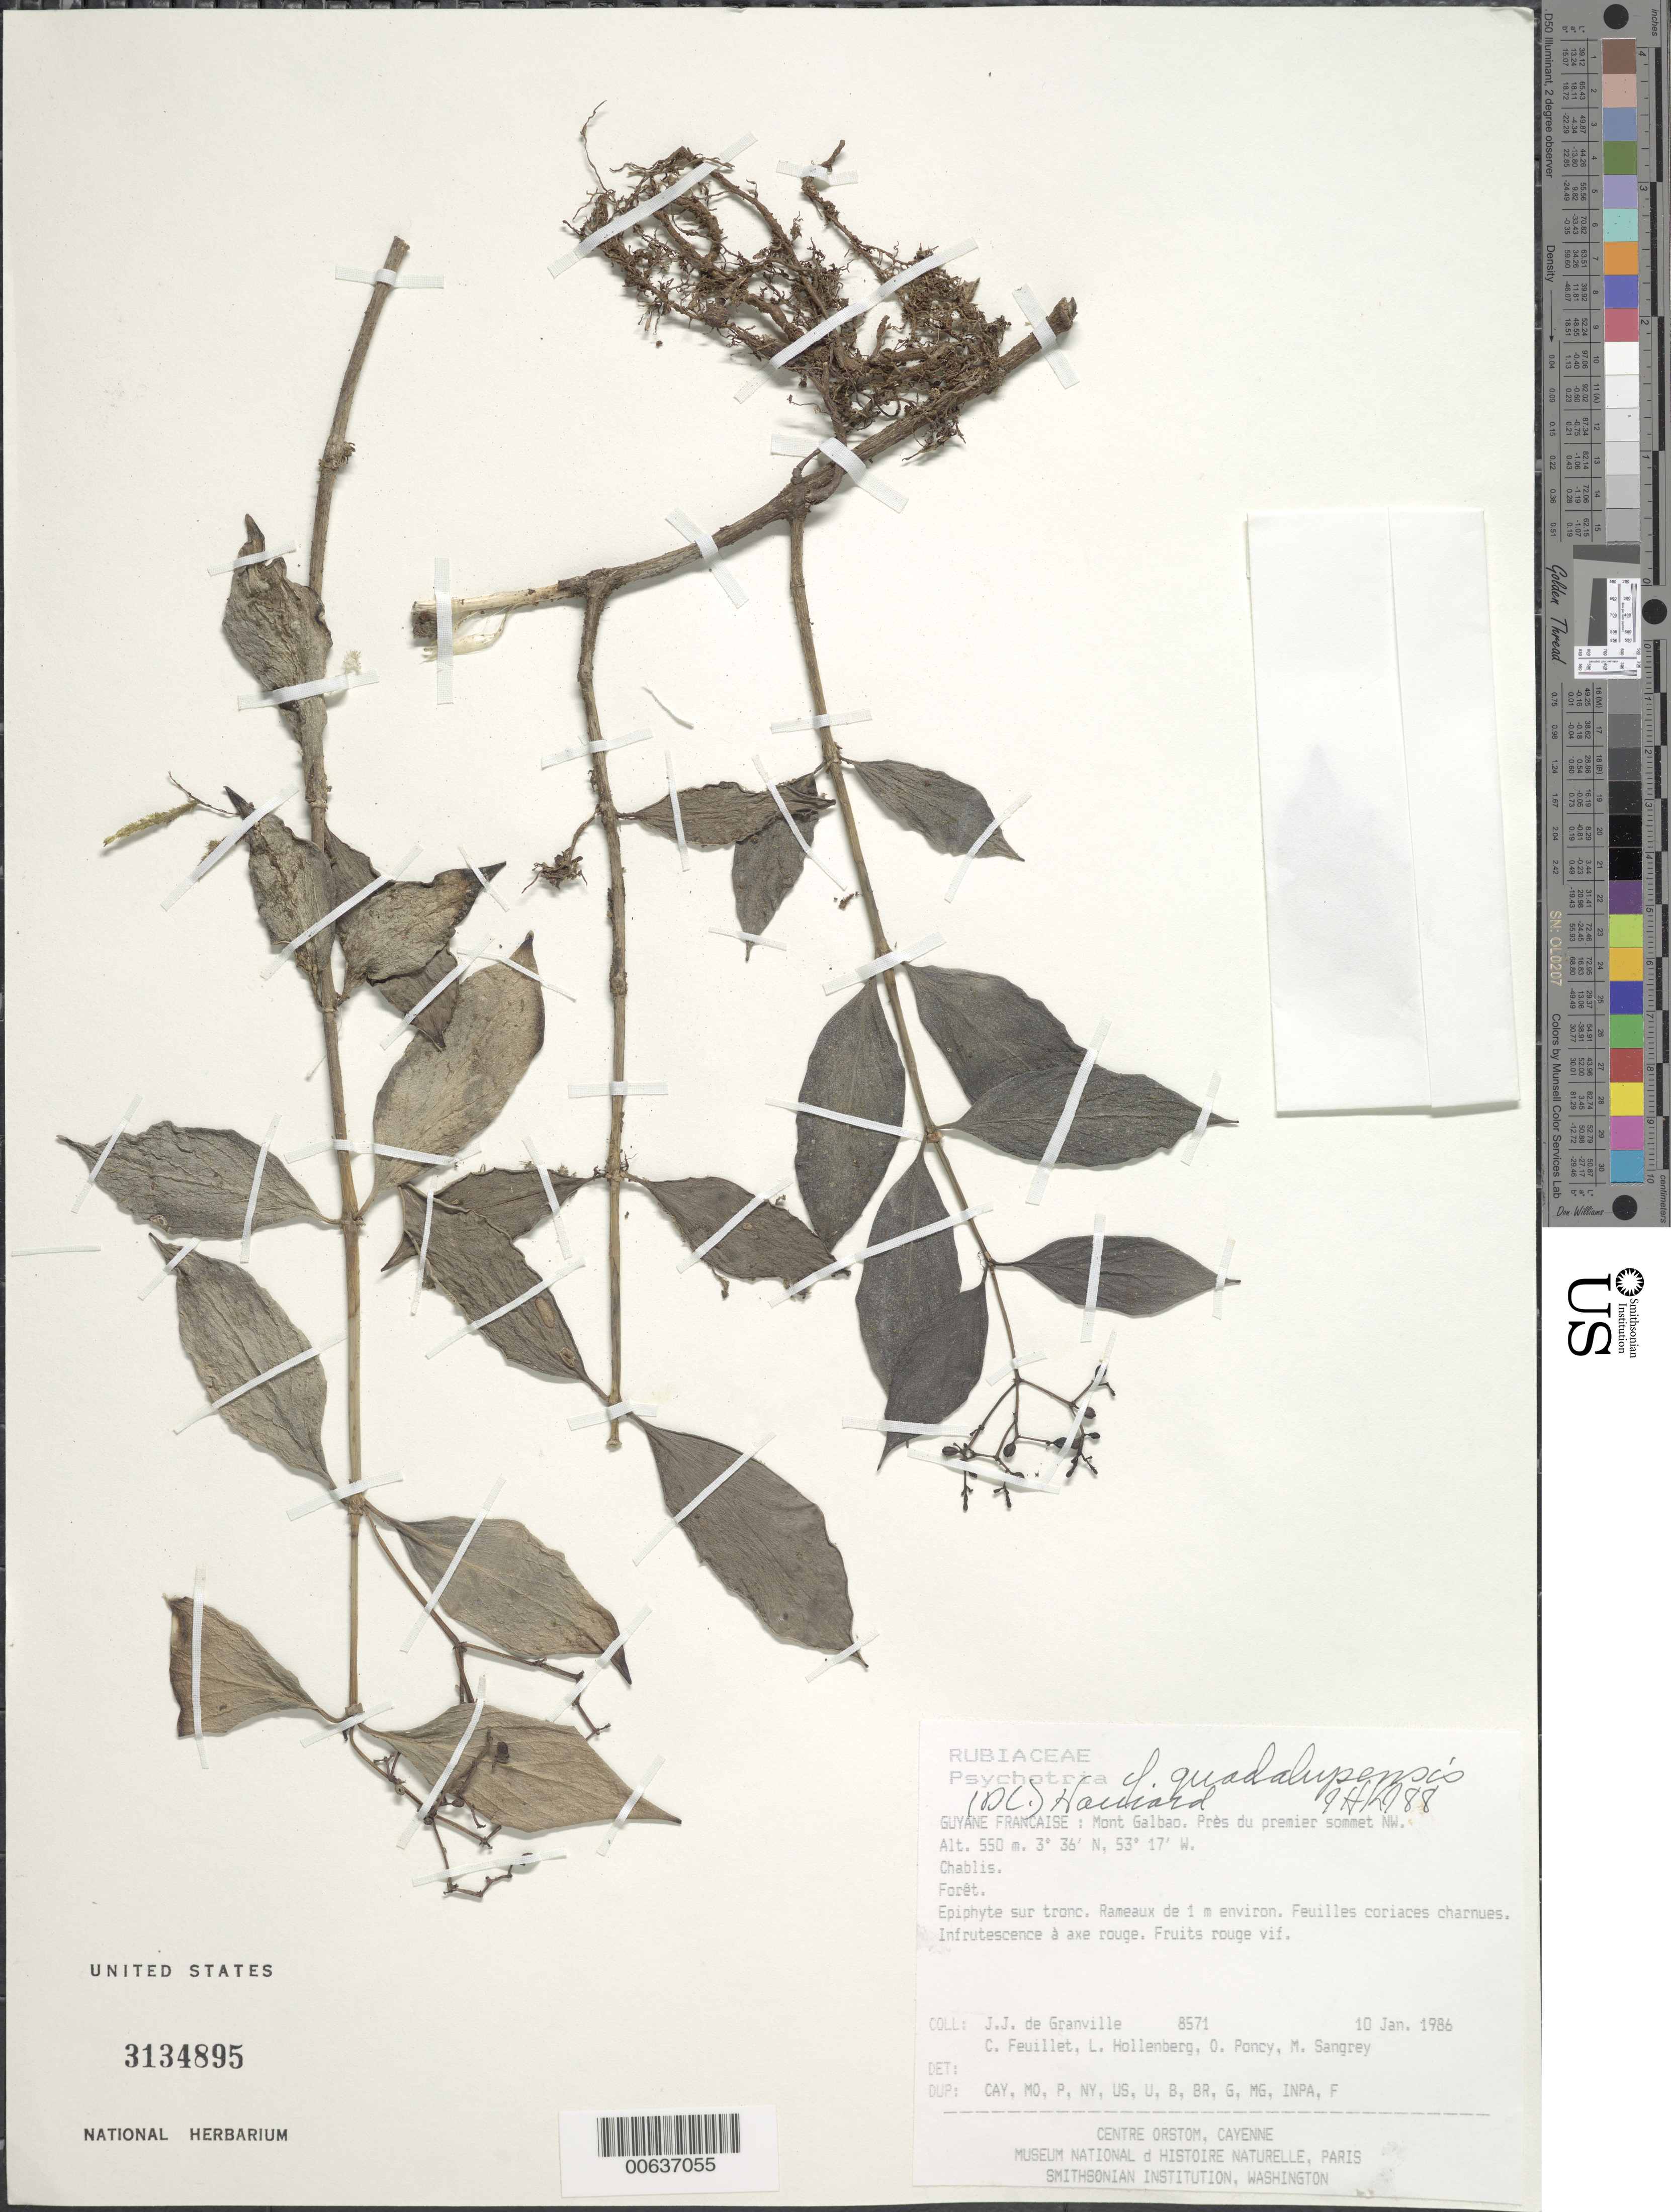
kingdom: Plantae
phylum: Tracheophyta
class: Magnoliopsida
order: Gentianales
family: Rubiaceae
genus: Psychotria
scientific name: Psychotria guadalupensis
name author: (DC.) R.A. Howard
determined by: Kirkbride, J. H.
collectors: J.-J. de Granville, C. Feuillet, L. Hollenberg, O. Poncy & M. S. Sangrey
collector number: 8571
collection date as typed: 10-Jan-86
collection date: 1986-01-10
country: French Guiana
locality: Mont Galbao. Premier sommet NW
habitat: Forêt, chablis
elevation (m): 550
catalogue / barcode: US 3134895